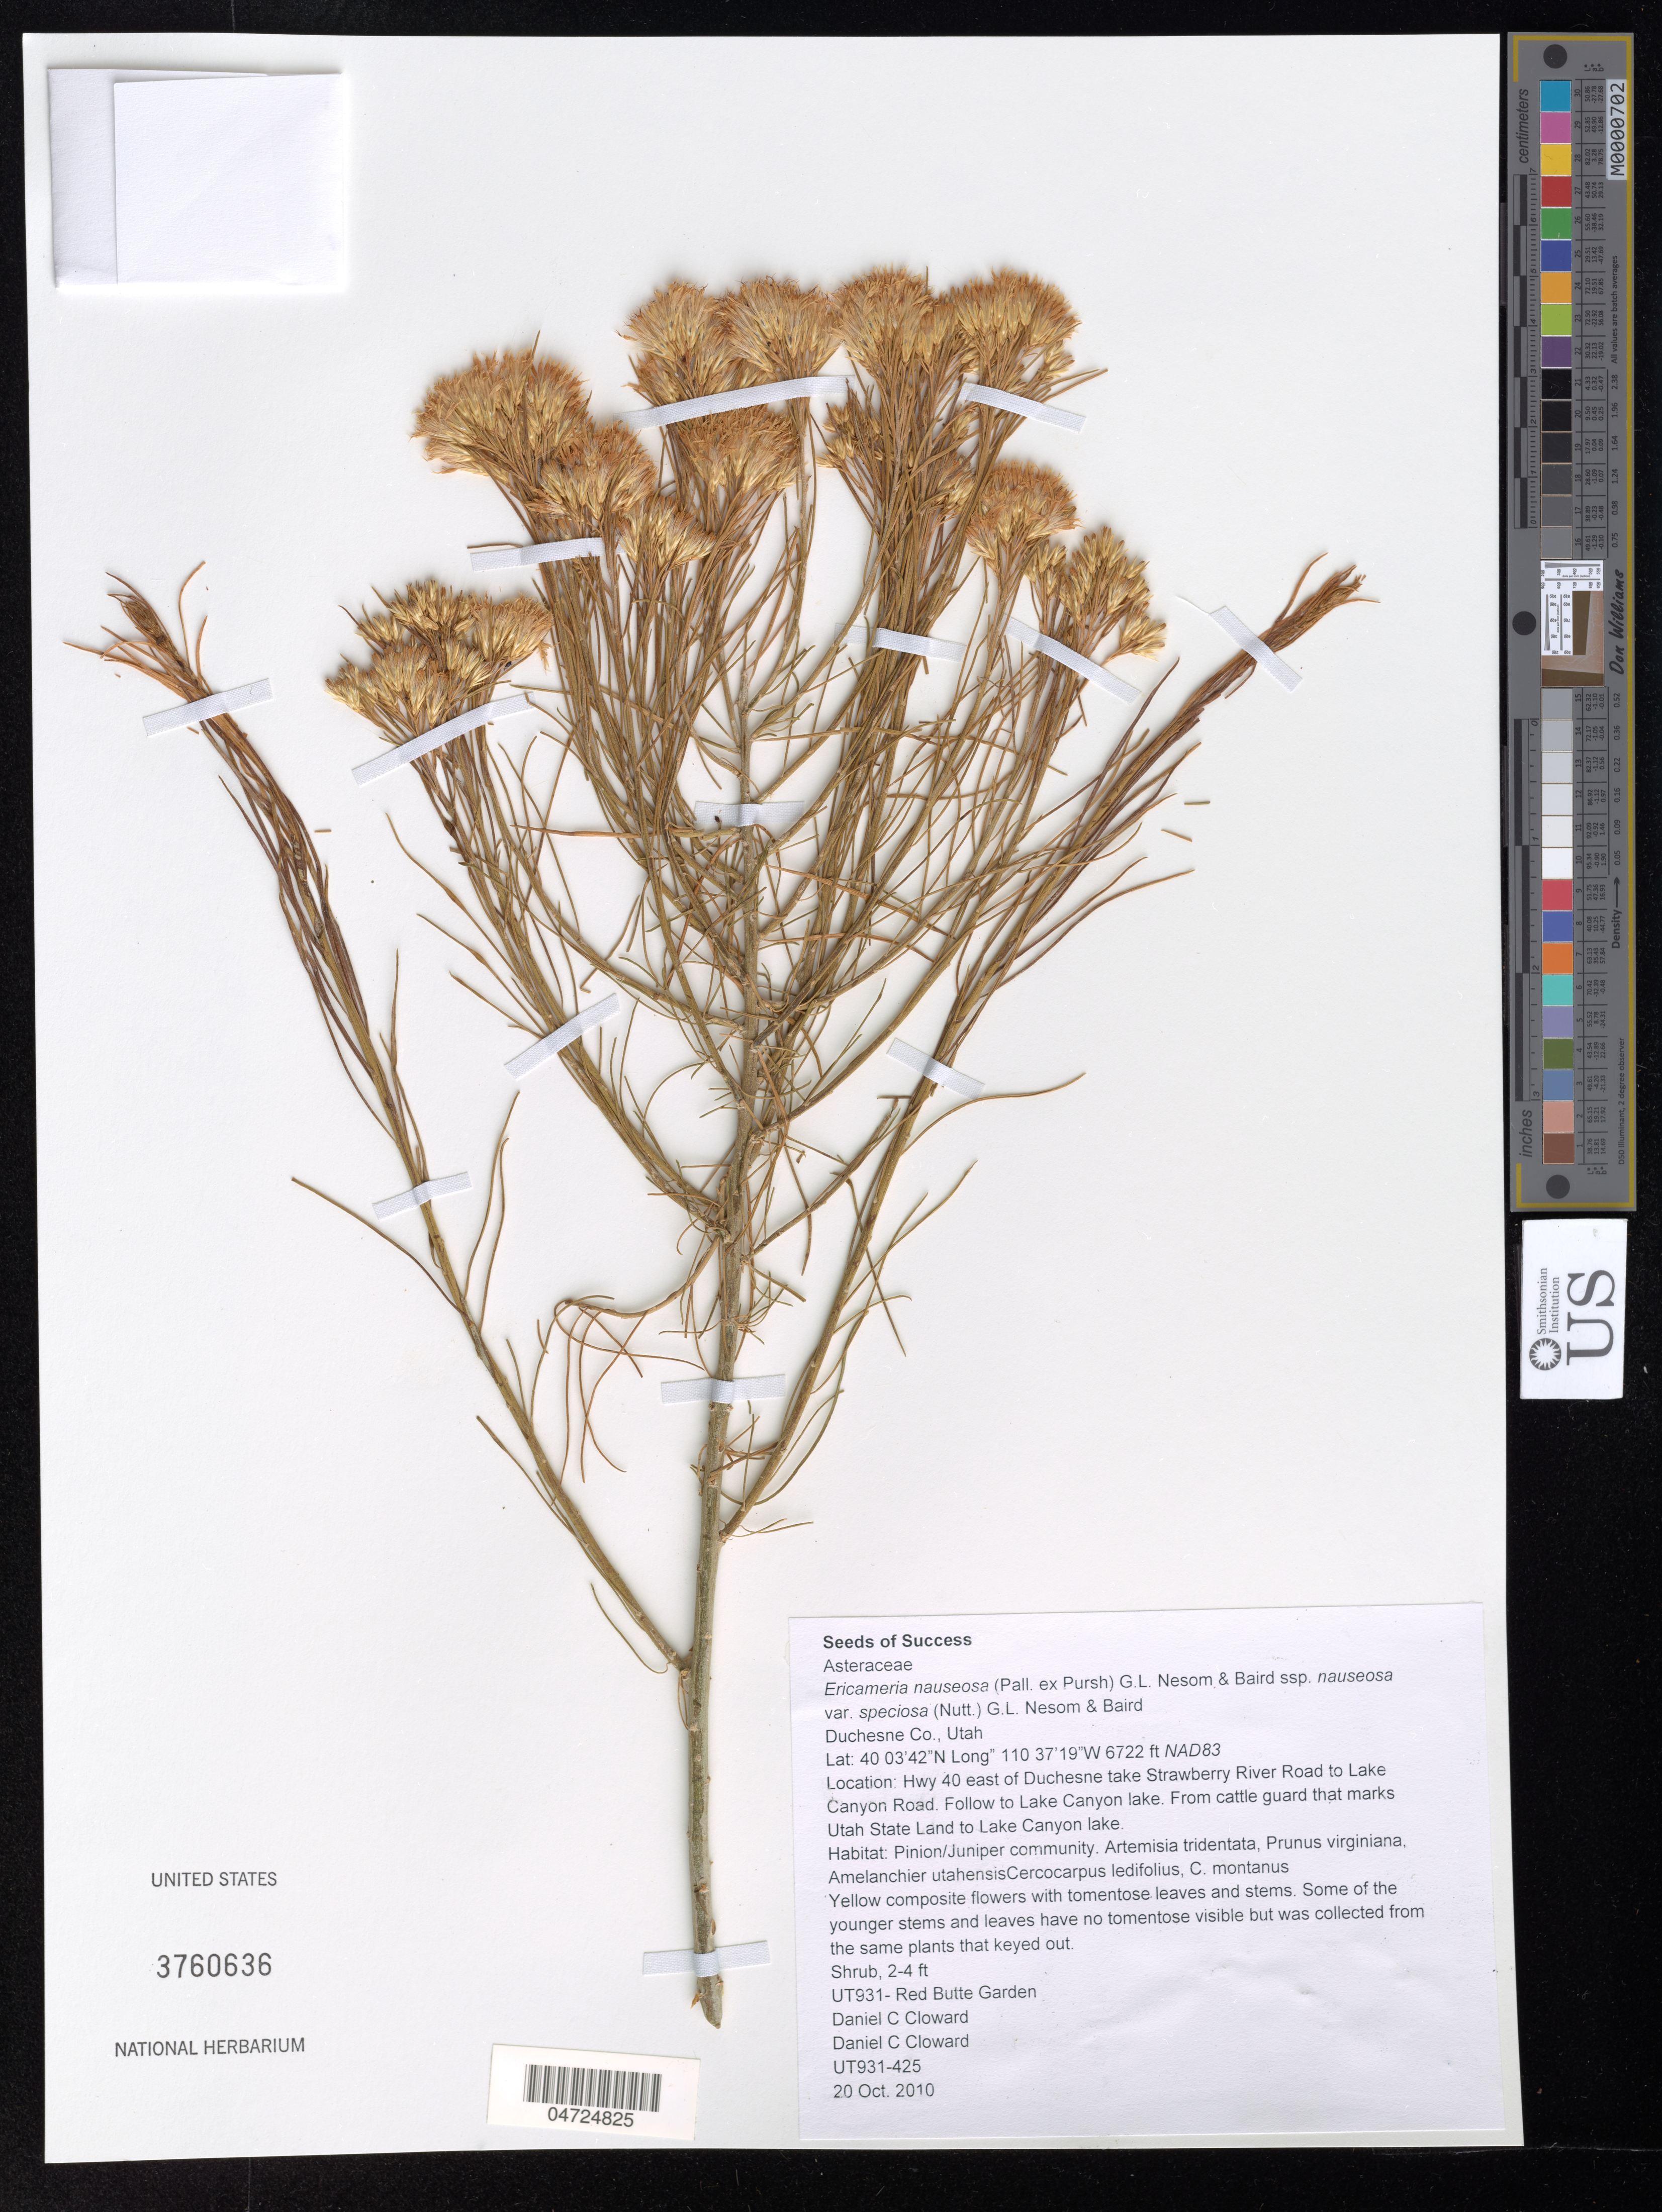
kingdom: Plantae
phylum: Tracheophyta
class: Magnoliopsida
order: Asterales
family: Asteraceae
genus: Ericameria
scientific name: Ericameria nauseosa var. nauseosa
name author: (Pall. ex Pursh) G.L. Nesom & G.I. Baird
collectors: D. Cloward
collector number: UT931-425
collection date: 2010-10-20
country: United States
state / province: Utah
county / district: Duchesne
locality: Duchesne Co. NAD83. Hwy 40 east of Duchesne take Strawberry River Road to Lake Canyon Road. Follow to Lake Canyon lake. From cattle guard that marks Utah State Land to Lake Canyon lake. UT931-Red Butte Garden.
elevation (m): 2049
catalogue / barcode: US 3760636